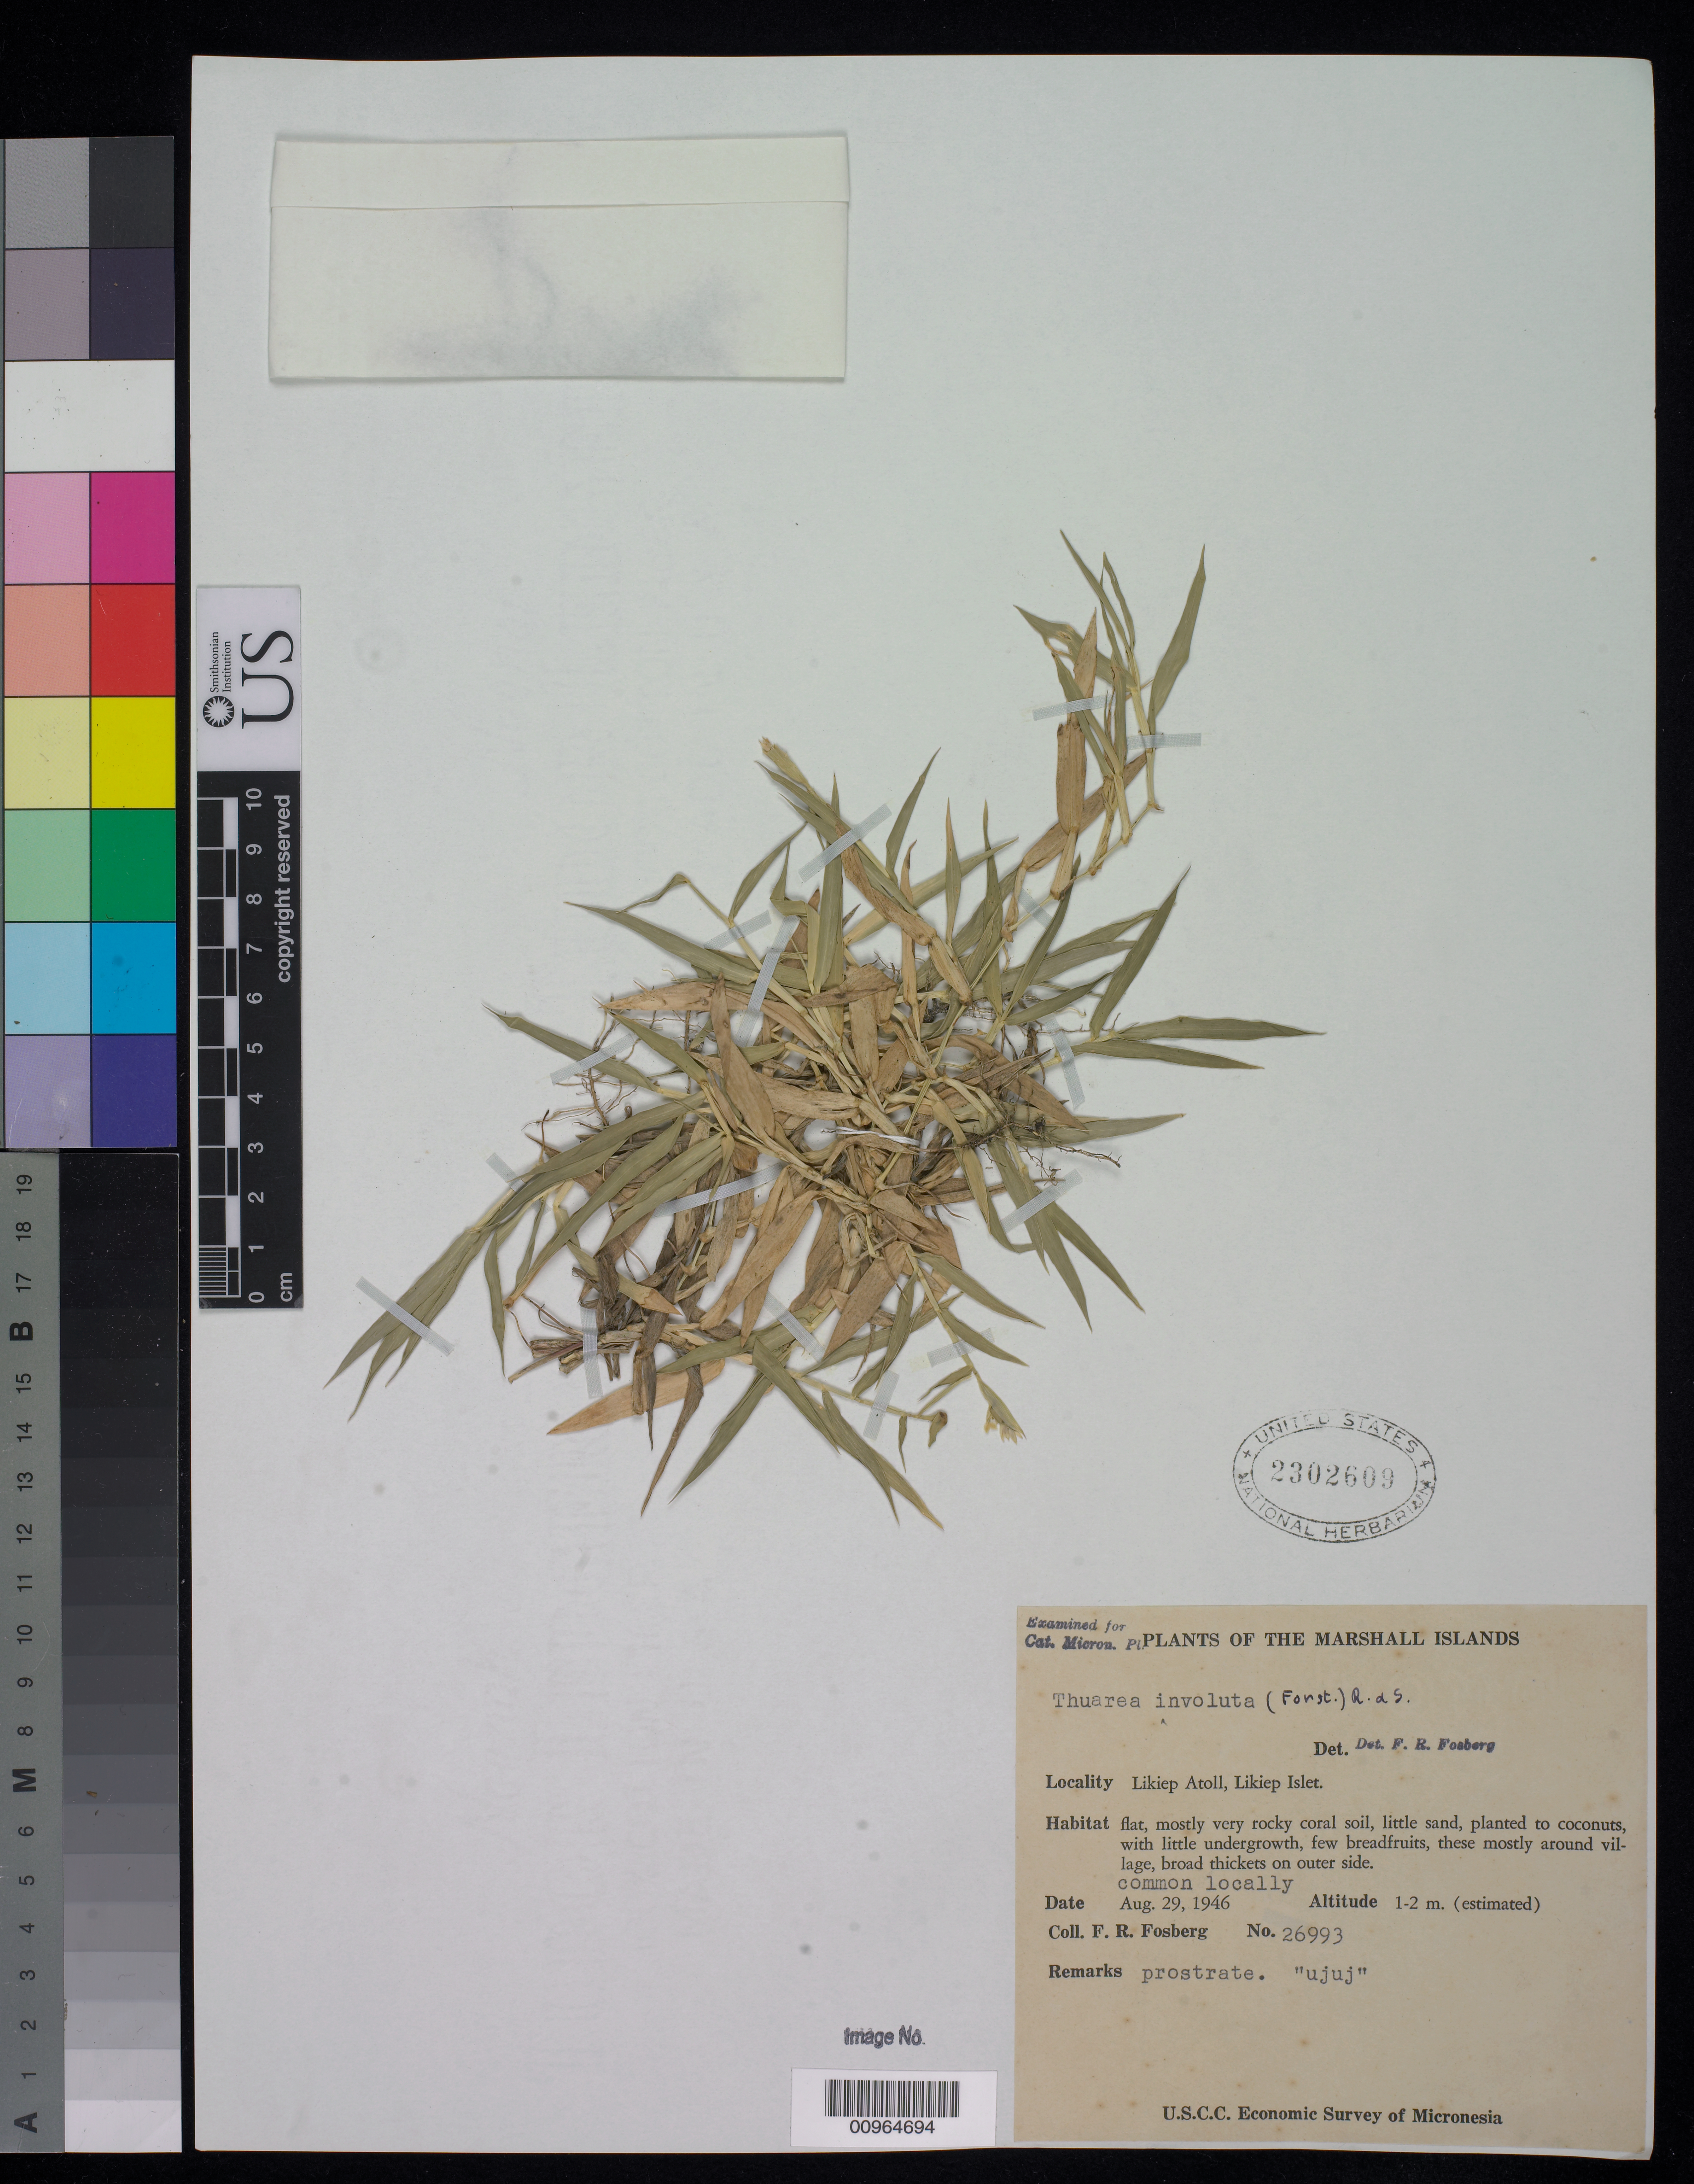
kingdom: Plantae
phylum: Tracheophyta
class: Liliopsida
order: Poales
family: Poaceae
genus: Thuarea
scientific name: Thuarea involuta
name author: (G. Forst.) R. Br. ex Sm.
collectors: F. R. Fosberg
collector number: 26993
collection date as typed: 29 Aug 1946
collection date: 1946-08-29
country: Marshall Islands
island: Likiep Atoll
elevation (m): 1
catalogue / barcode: US 2302609